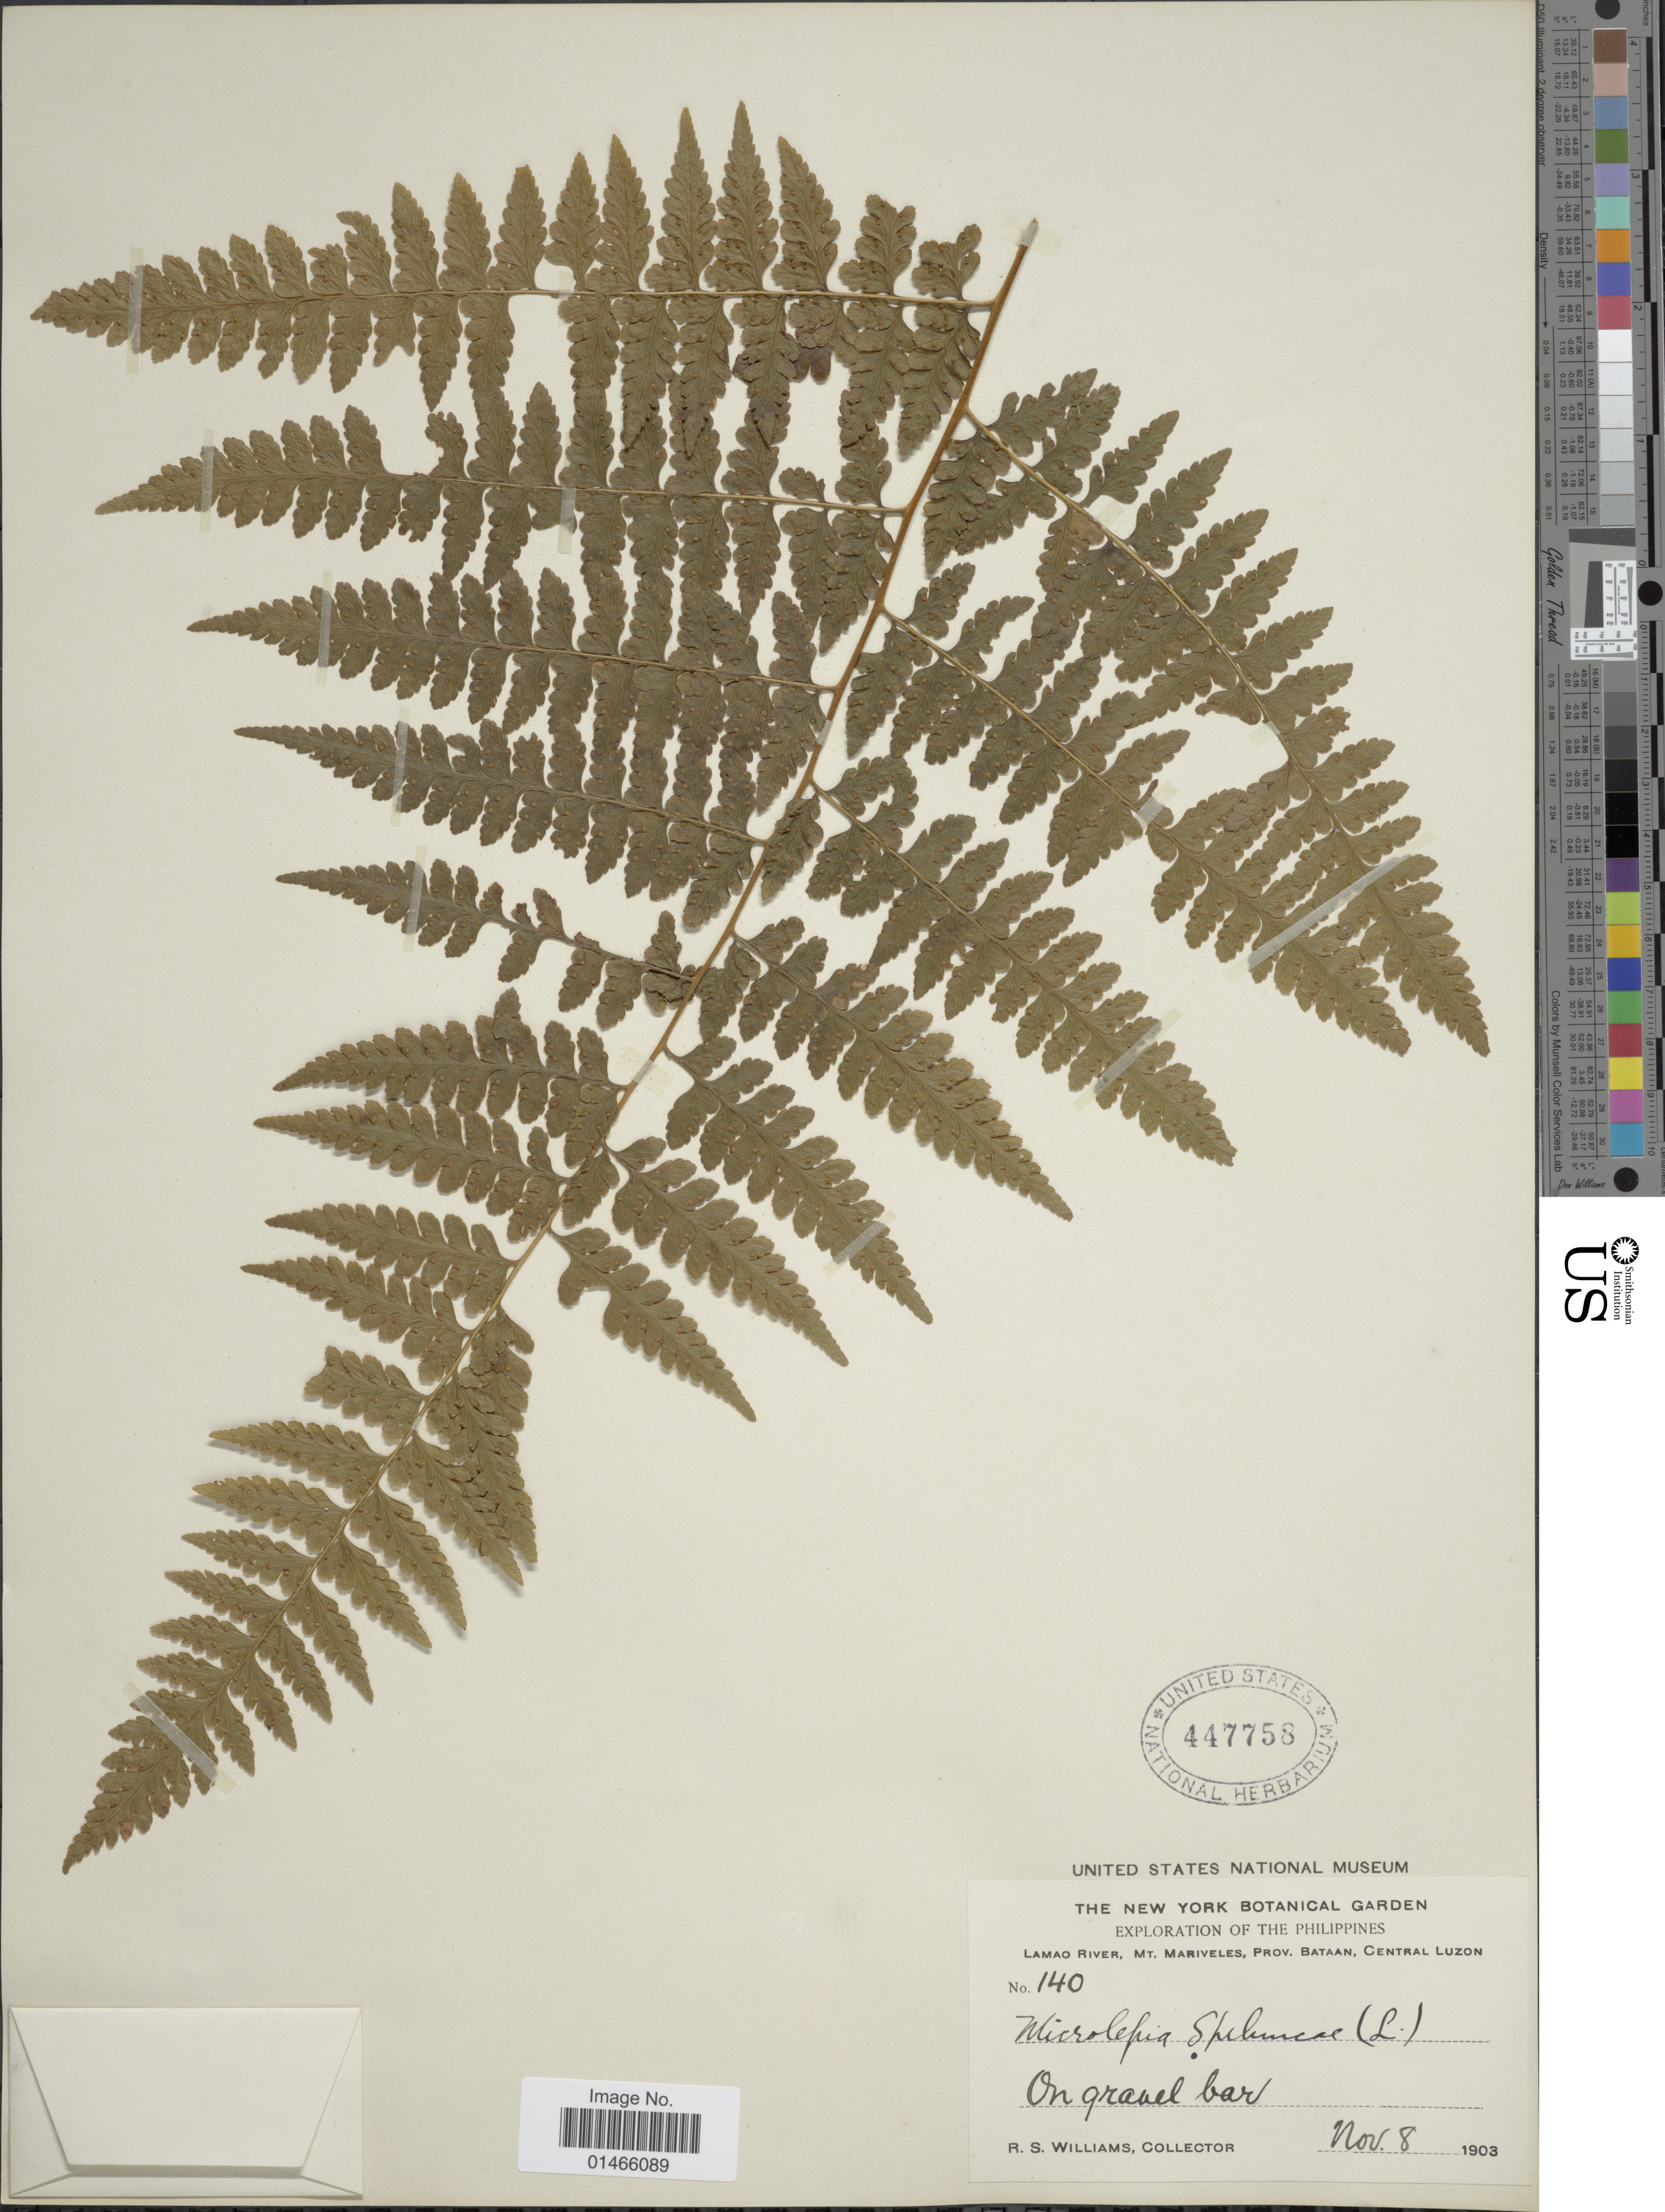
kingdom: Plantae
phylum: Tracheophyta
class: Polypodiopsida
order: Polypodiales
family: Dennstaedtiaceae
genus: Microlepia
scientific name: Microlepia speluncae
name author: (L.) T. Moore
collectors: R. S. Williams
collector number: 140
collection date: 1903-11-08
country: Philippines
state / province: Central Luzon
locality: Lamao River, Mt. Mariveles, Prov. Bataan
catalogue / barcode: US 447758